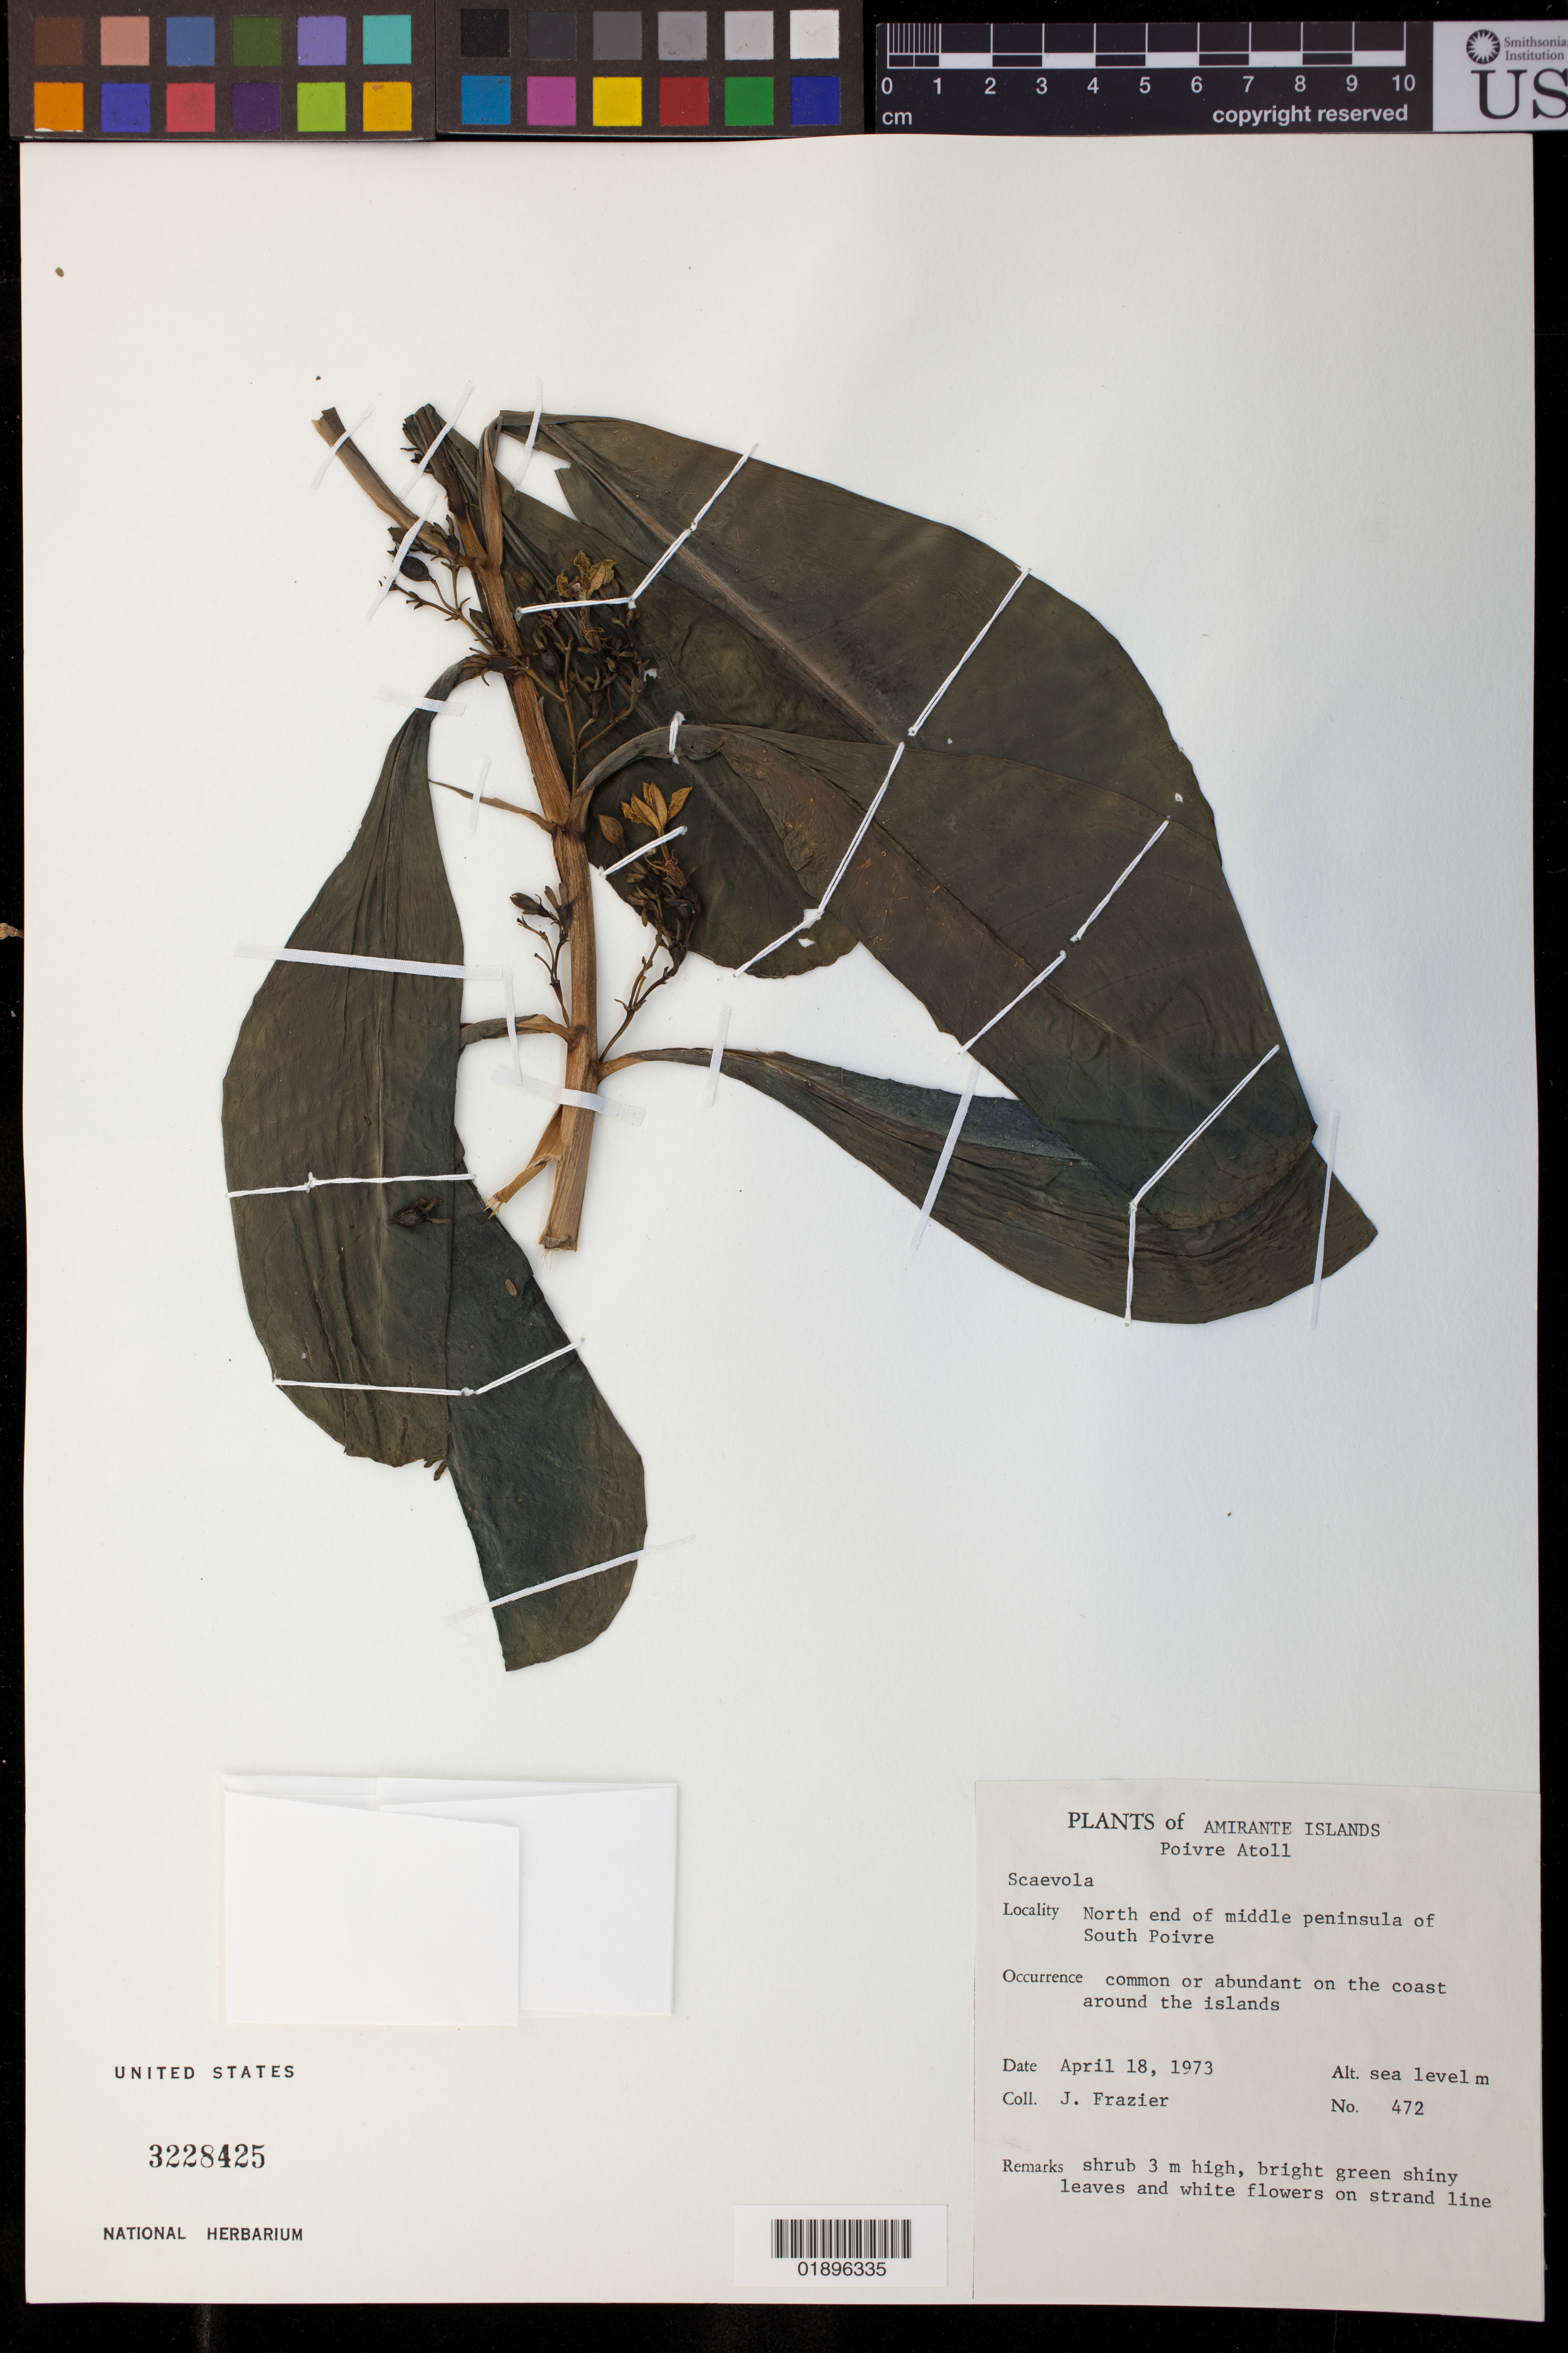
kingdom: Plantae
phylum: Tracheophyta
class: Magnoliopsida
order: Asterales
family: Goodeniaceae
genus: Scaevola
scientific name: Scaevola sp.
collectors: J. Frazier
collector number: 472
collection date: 1973-04-18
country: Seychelles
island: Amirante Islands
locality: Poivre Atoll. North end of middle peninsula of South Poivre.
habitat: Coastal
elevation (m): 0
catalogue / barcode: US 3228425